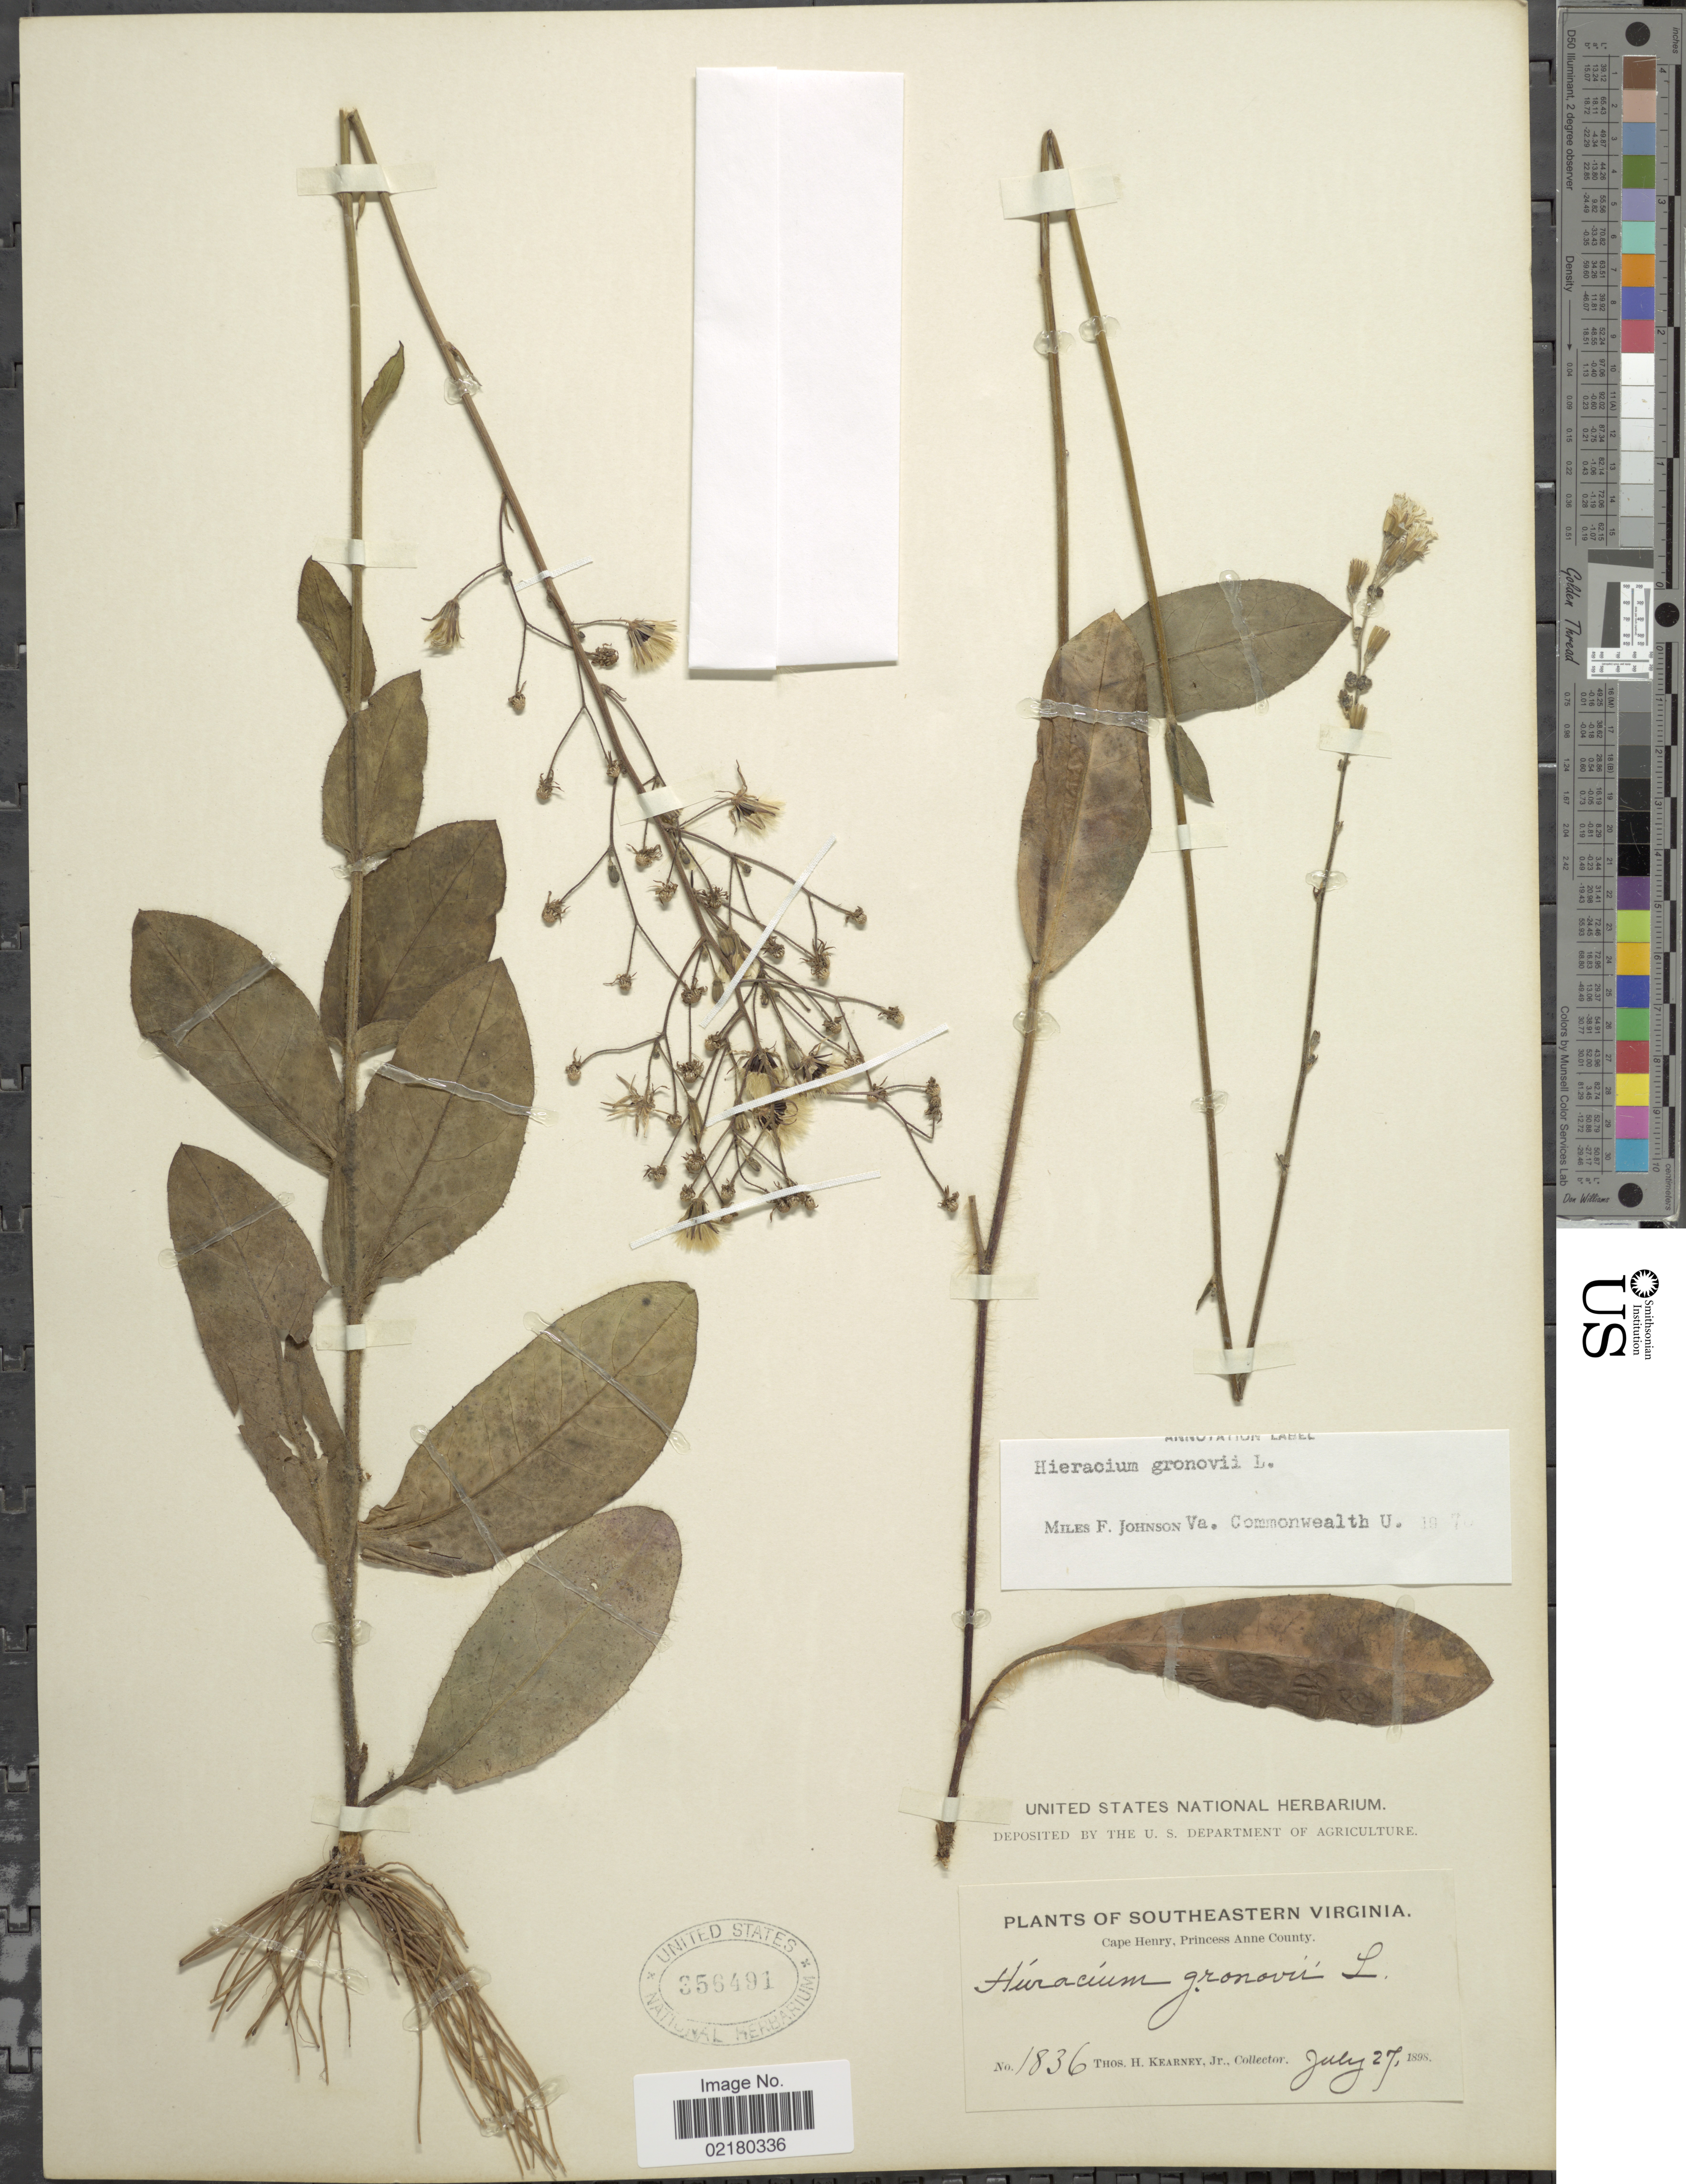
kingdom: Plantae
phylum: Tracheophyta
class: Magnoliopsida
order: Asterales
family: Asteraceae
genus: Hieracium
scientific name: Hieracium gronovii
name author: L.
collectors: T. H. Kearney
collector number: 1836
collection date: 1898-07-27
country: United States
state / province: Virginia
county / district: City of Virginia Beach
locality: Southeastern Virginia, Cape Henry, Princess Anne County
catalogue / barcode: US 356491